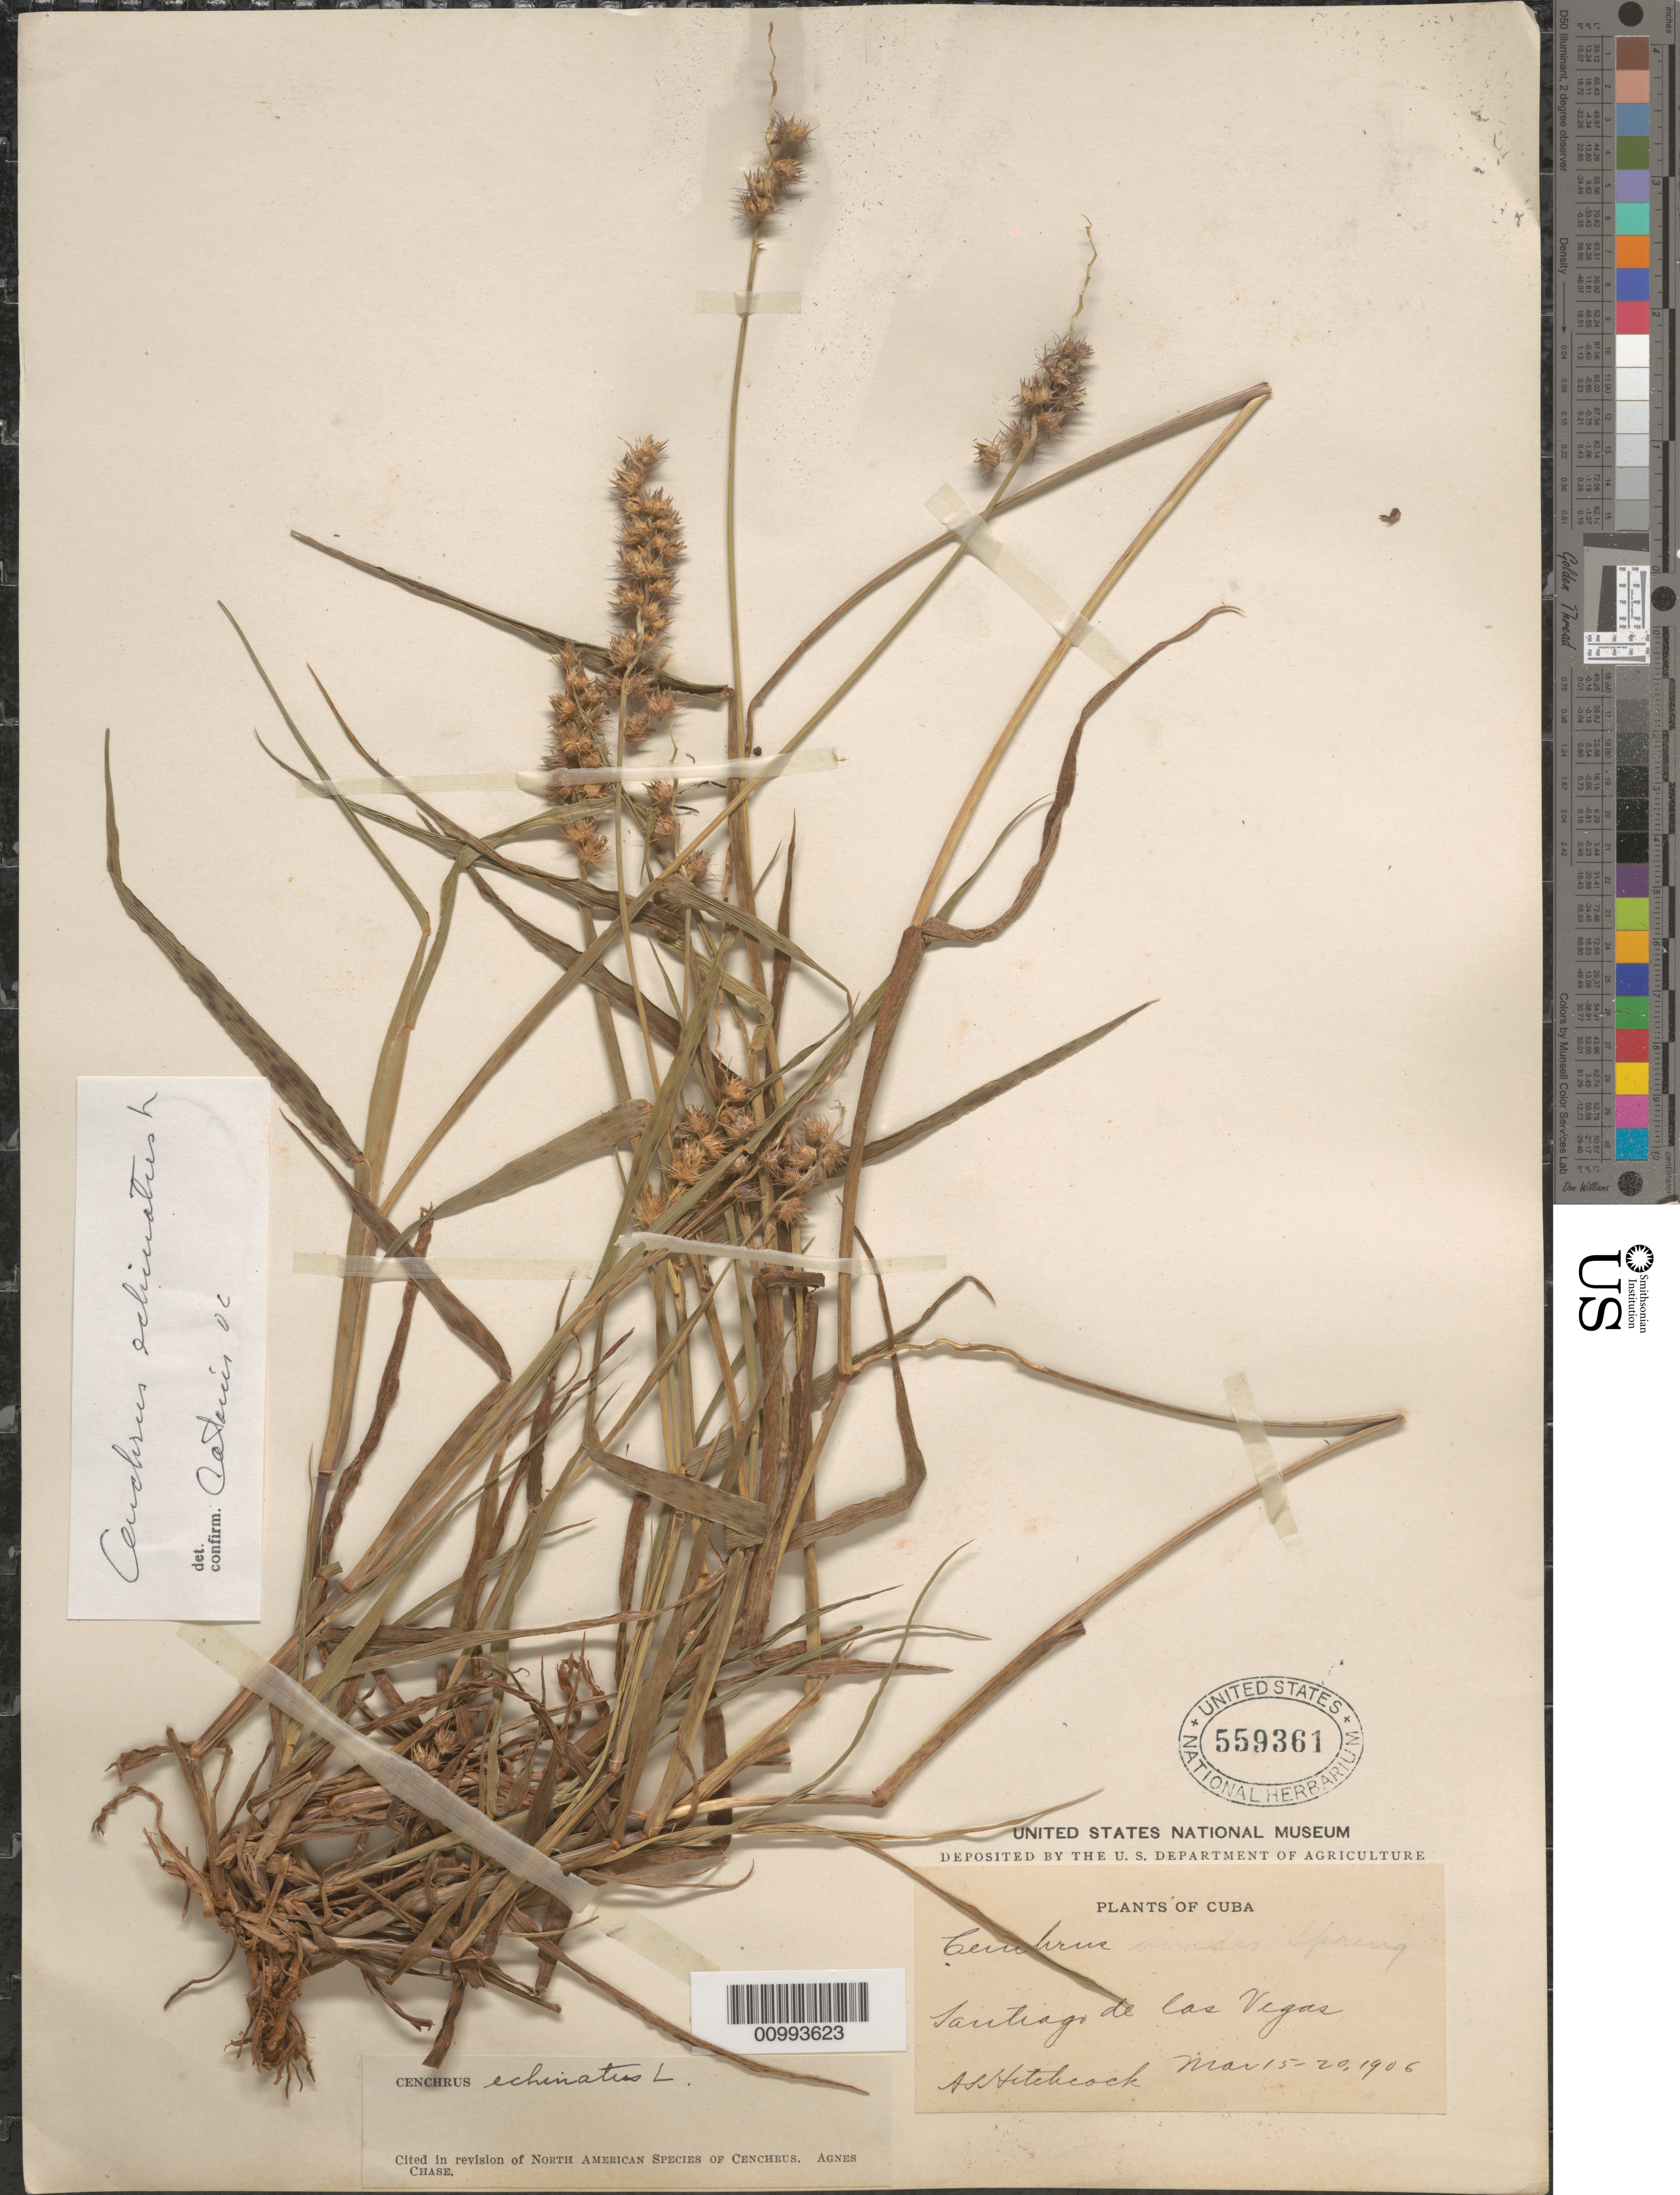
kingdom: Plantae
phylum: Tracheophyta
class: Liliopsida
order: Poales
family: Poaceae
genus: Cenchrus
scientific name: Cenchrus echinatus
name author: L.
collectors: A. S. Hitchcock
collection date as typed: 15 Mar 1906 to 20 Mar 1906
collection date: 1906-03-15/1906-03-20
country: Cuba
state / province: La Habana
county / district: Municipio Boyeros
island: Cuba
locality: Santiago de las Vegas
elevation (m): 97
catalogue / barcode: US 559361